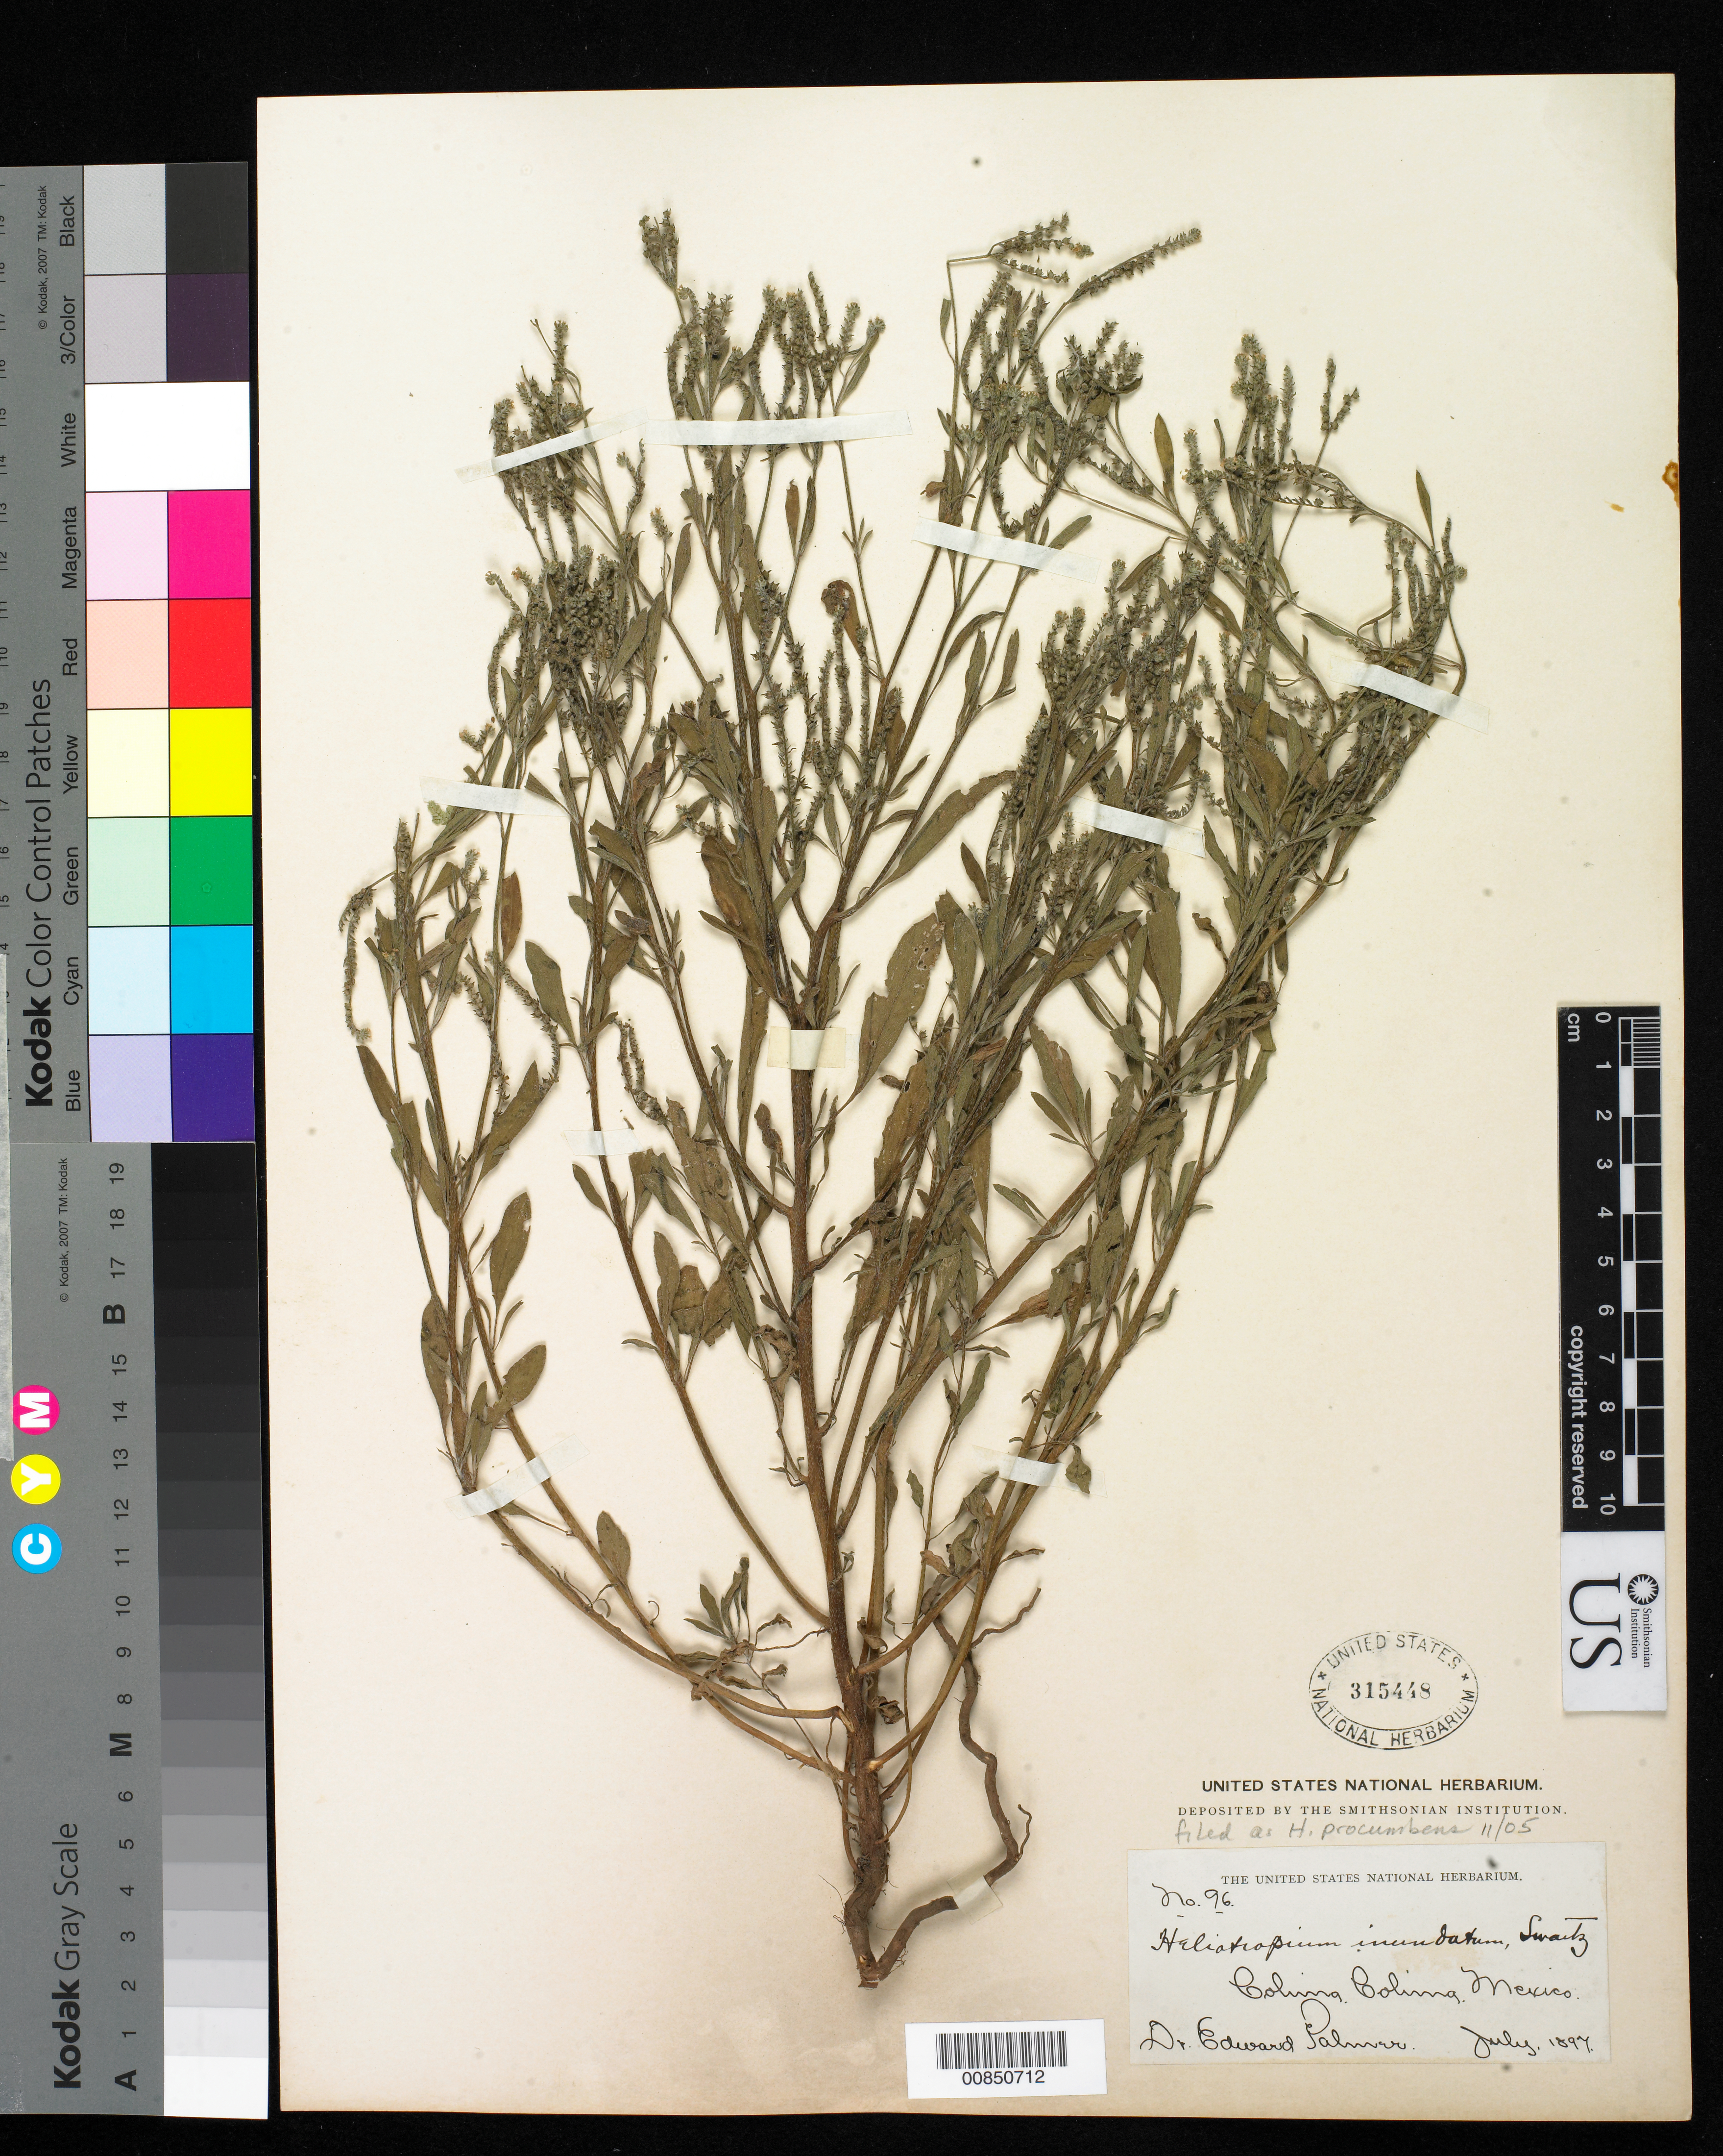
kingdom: Plantae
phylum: Tracheophyta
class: Magnoliopsida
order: Boraginales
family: Heliotropiaceae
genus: Euploca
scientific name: Euploca procumbens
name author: (Mill.) Diane & Hilger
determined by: Feuillet, C.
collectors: E. Palmer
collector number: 96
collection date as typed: Jul 1897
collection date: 1897-07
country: Mexico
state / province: Colima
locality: Colima, Colima.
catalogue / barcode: US 315448